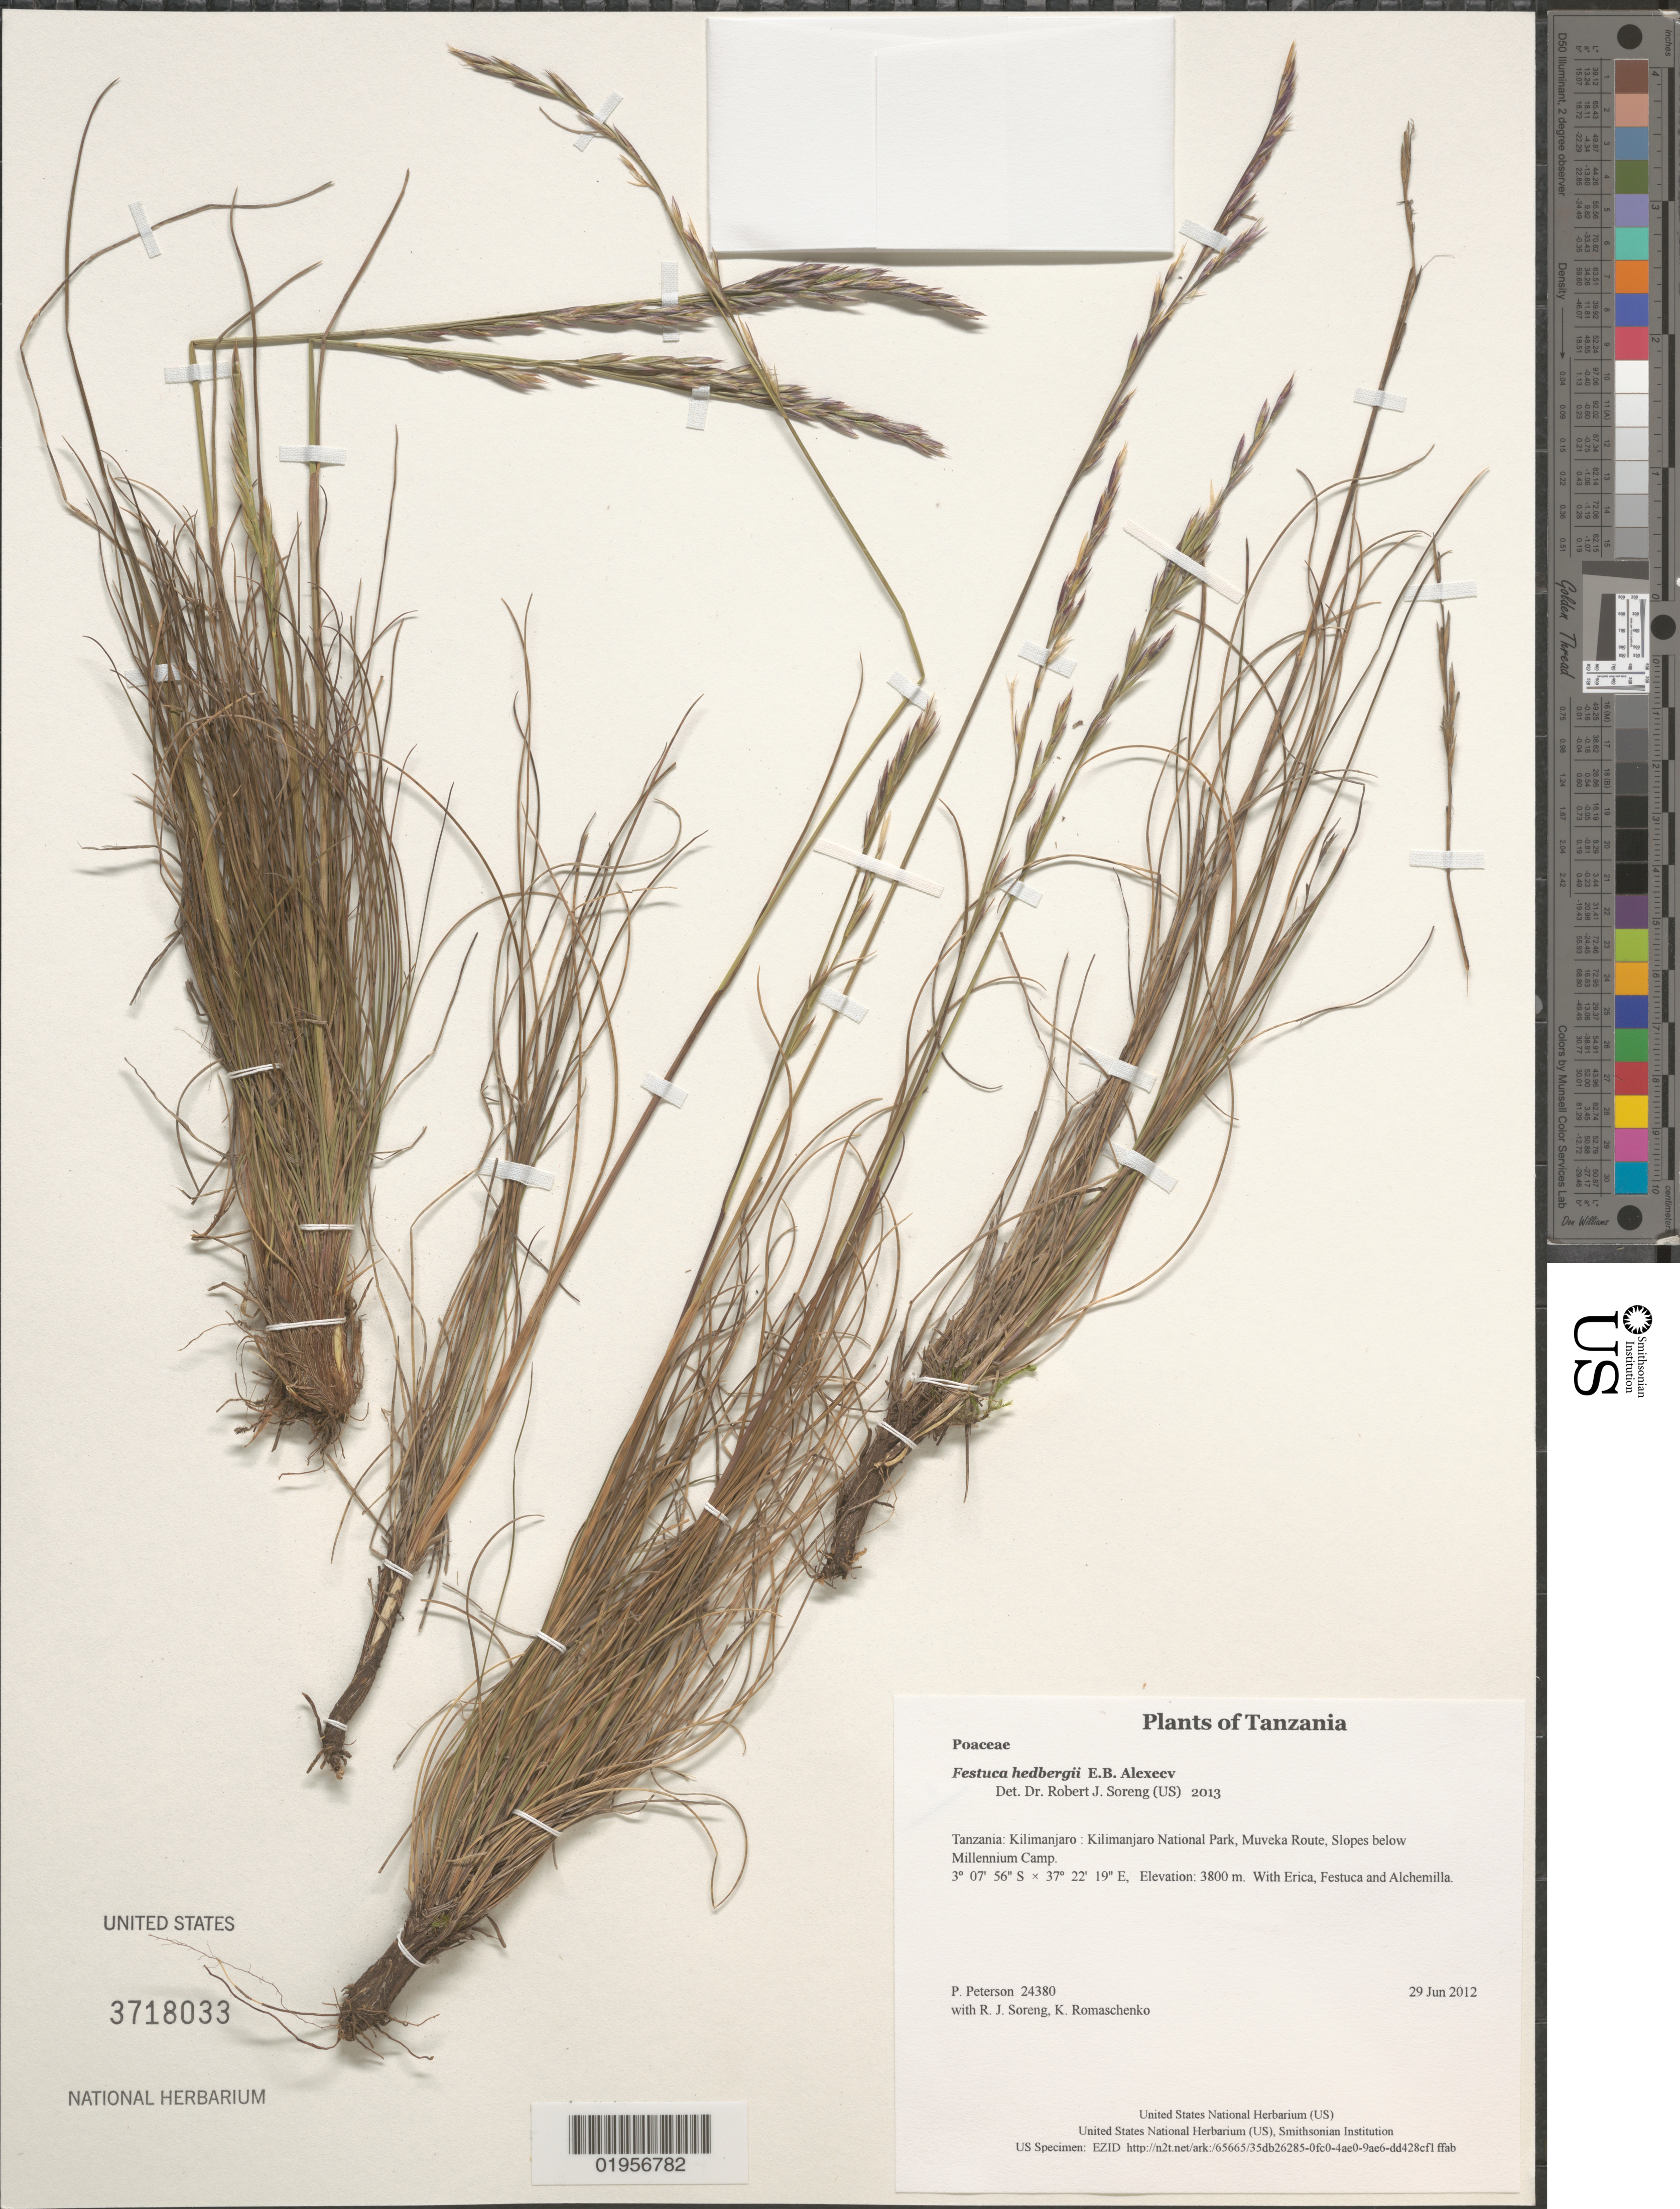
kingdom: Plantae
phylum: Tracheophyta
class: Liliopsida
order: Poales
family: Poaceae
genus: Festuca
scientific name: Festuca hedbergii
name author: E.B. Alexeev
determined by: Soreng, Robert J., Research Associate (BOT), Smithsonian Institution - National Museum of Natural History (UNITED STATES)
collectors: P. M. Peterson, R. J. Soreng & K. Romaschenko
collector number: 24380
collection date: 2012-06-29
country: Tanzania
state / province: Kilimanjaro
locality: Kilimanjaro National Park, Muveka Route, Slopes below Millennium Camp.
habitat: With Erica, Festuca and Alchemilla.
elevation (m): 3800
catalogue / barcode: US 3718033